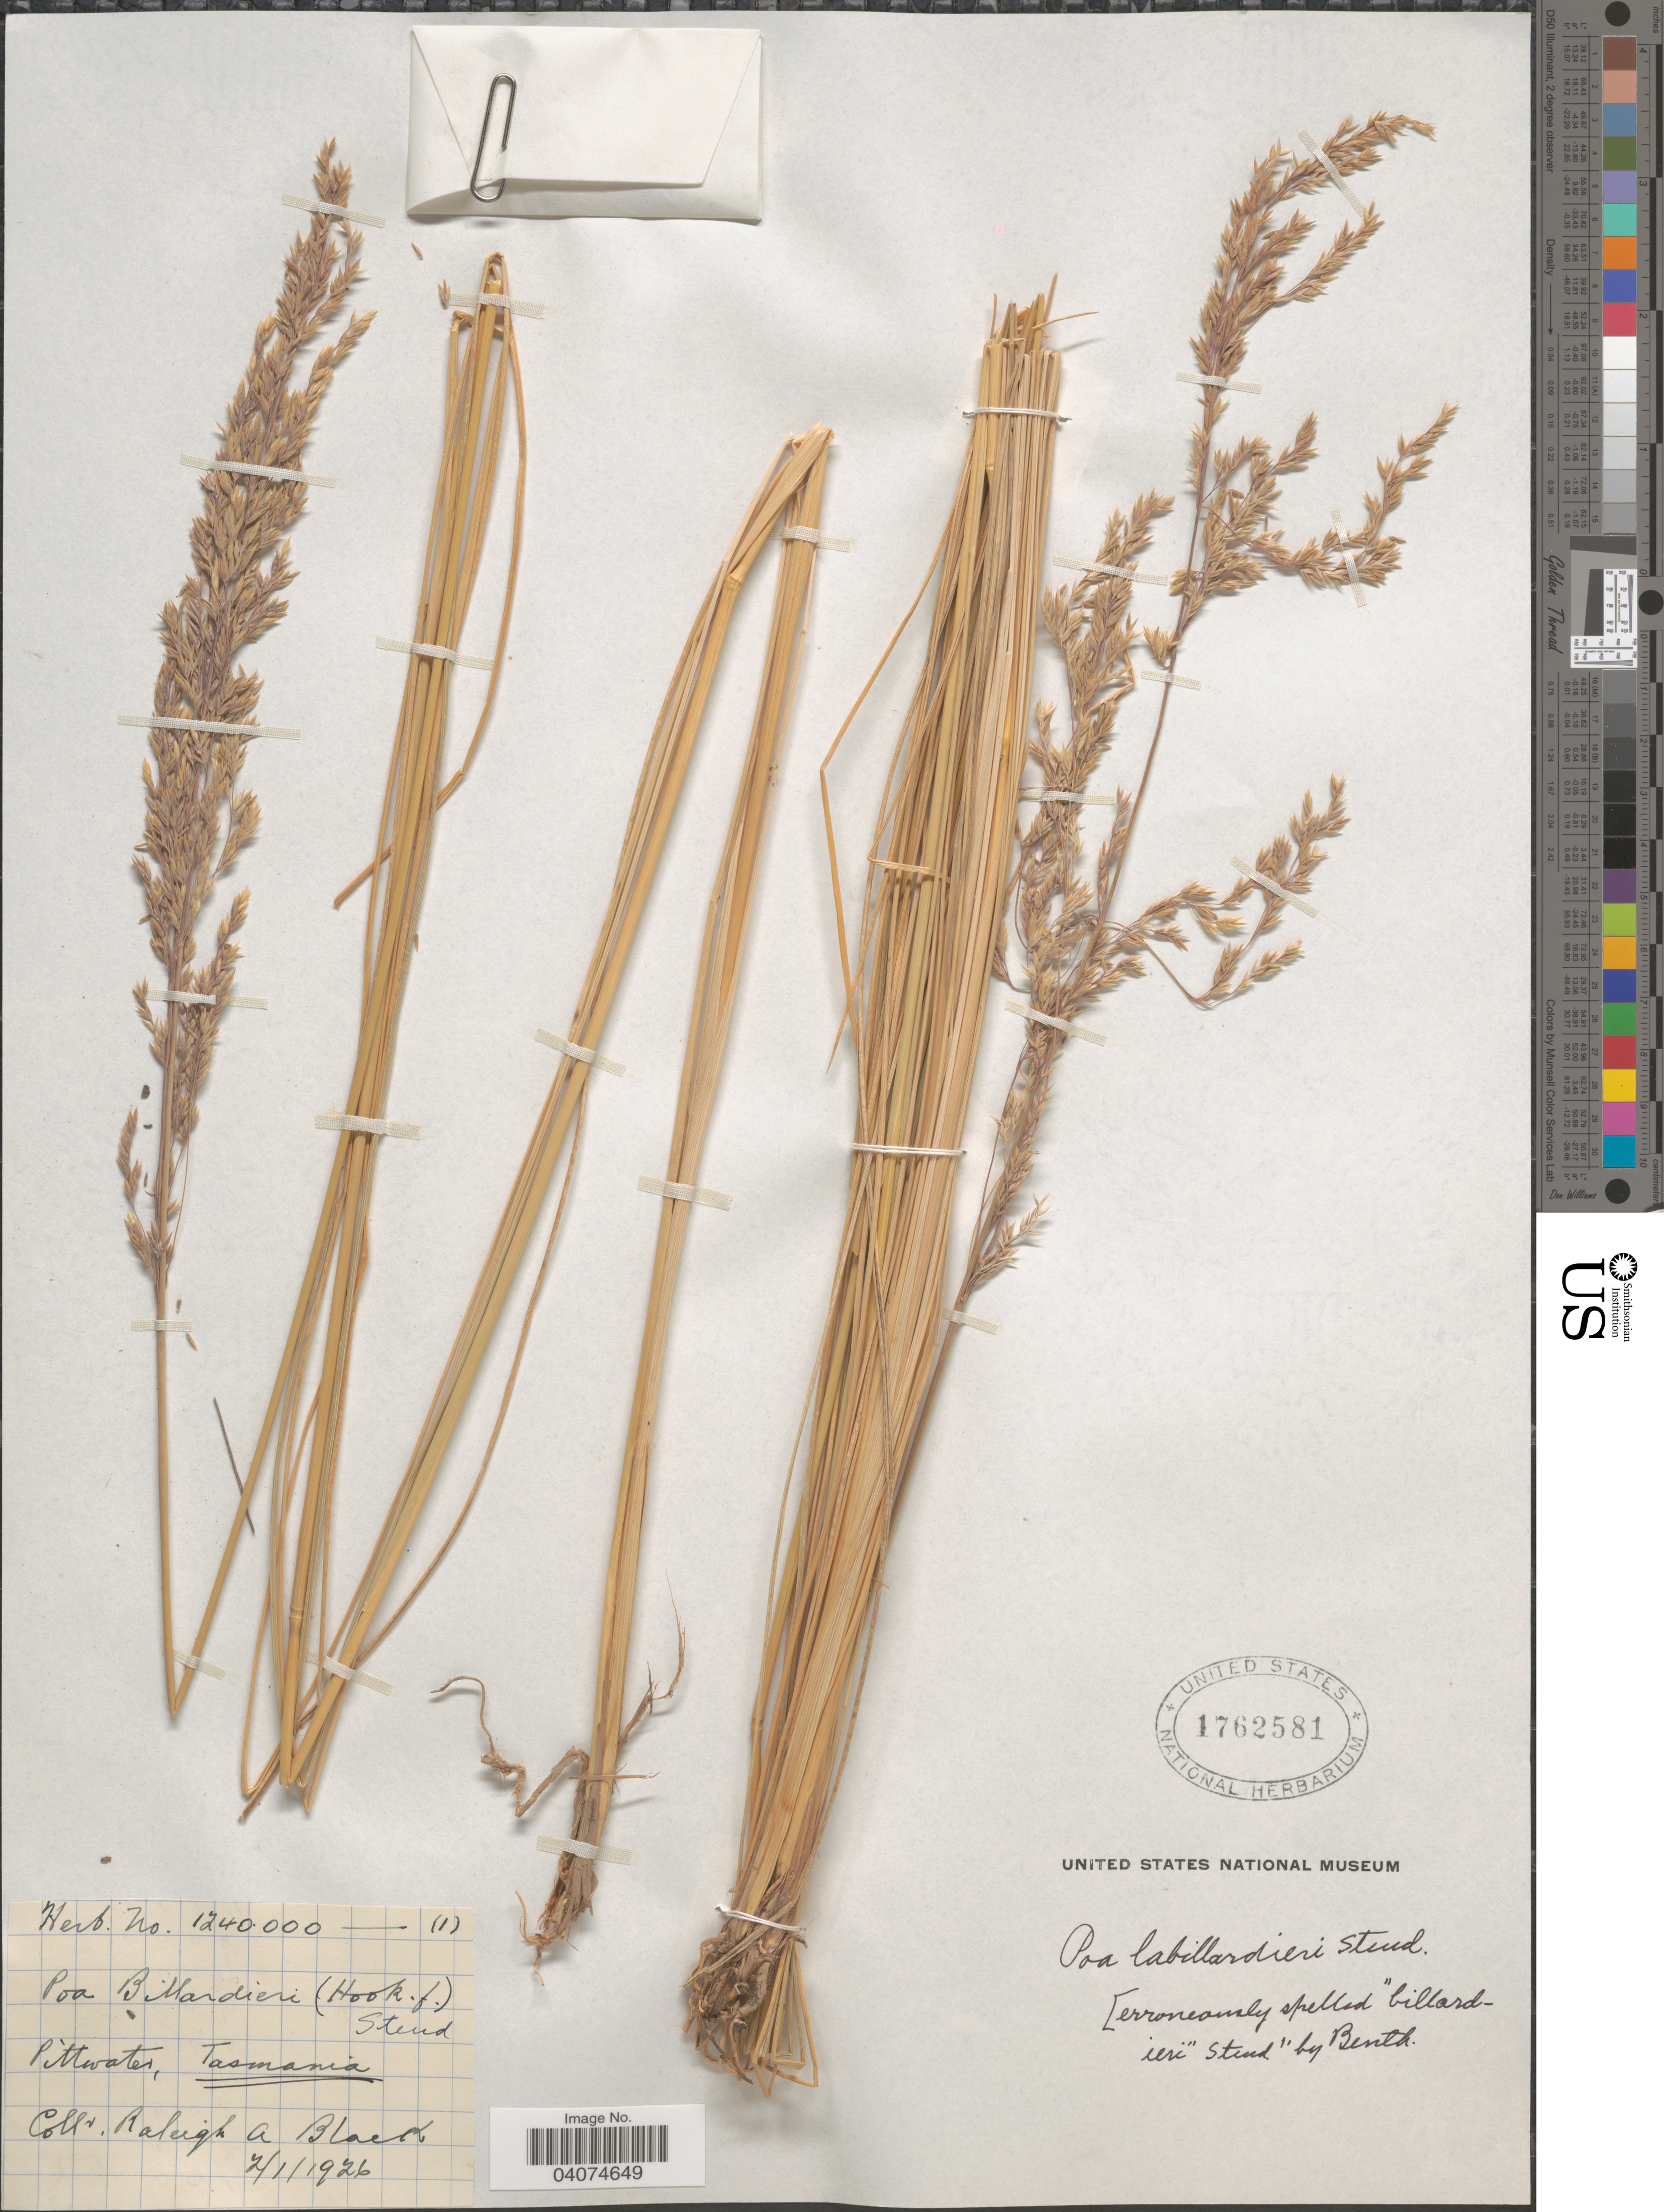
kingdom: Plantae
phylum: Tracheophyta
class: Liliopsida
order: Poales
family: Poaceae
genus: Poa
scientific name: Poa labillardierei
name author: Steud.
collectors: R. A. Black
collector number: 1240000-(1)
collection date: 1926-01-02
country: Australia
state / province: Tasmania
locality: Pittwater.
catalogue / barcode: US 1762581